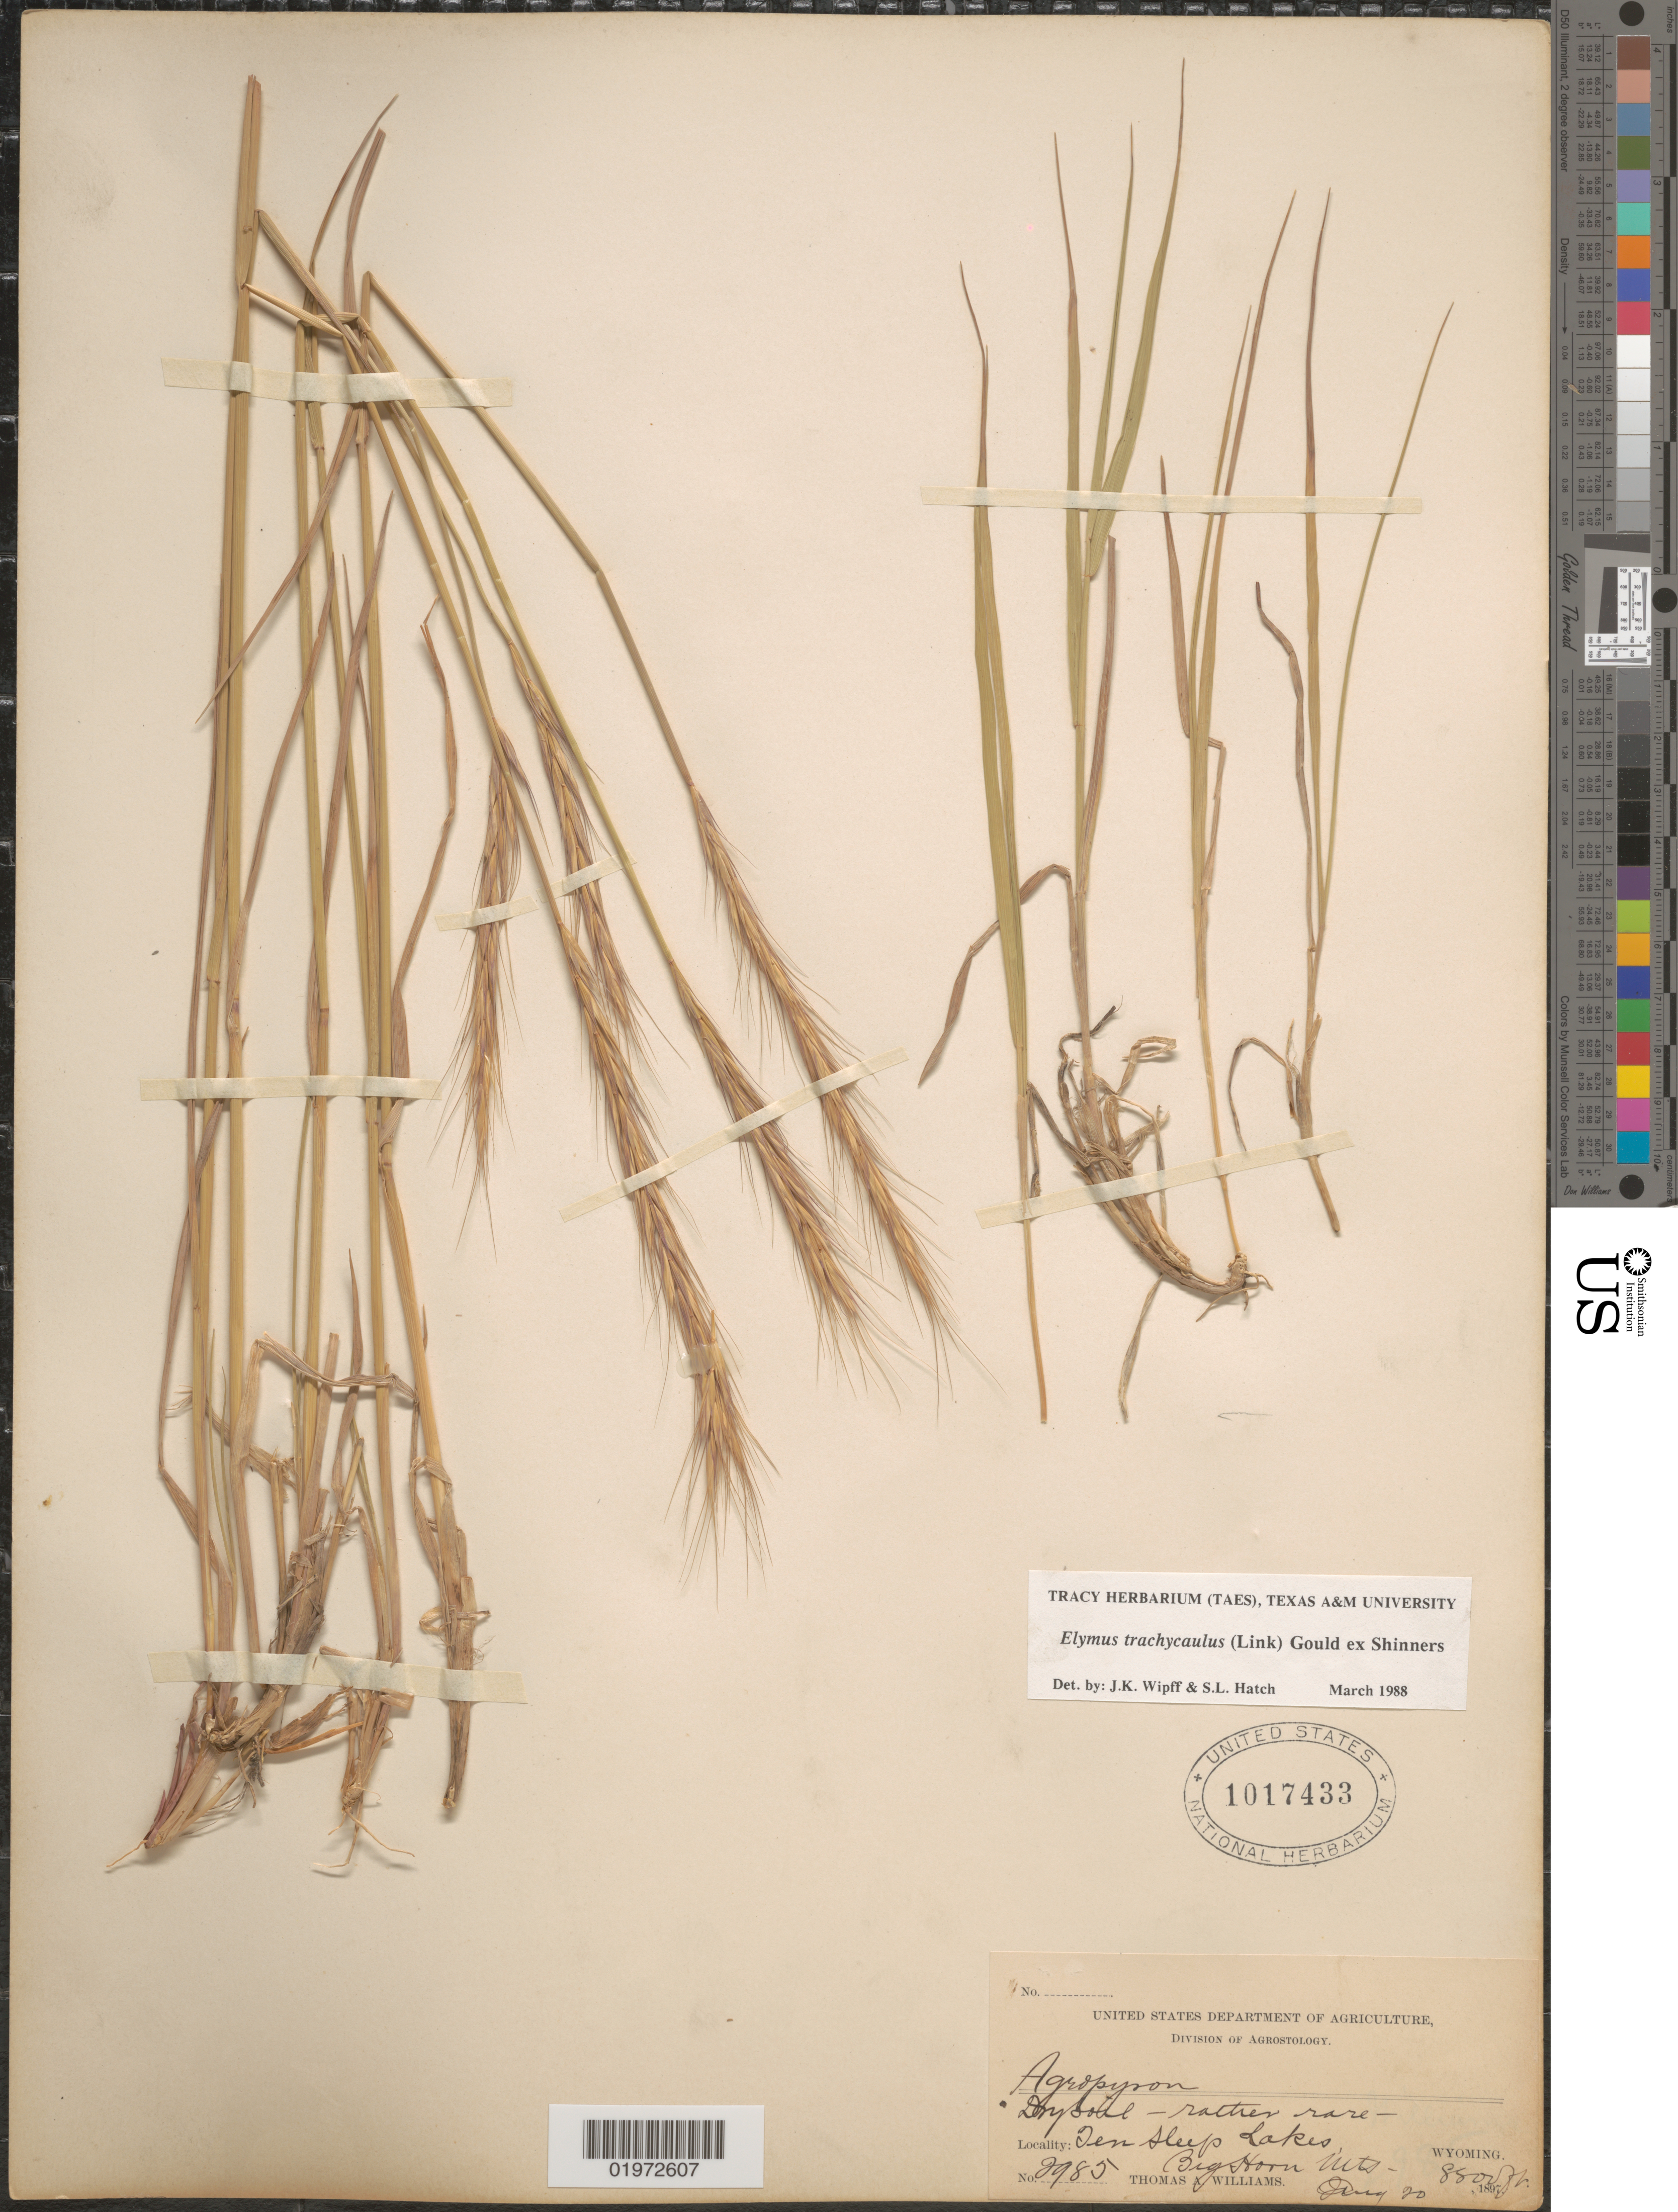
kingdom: Plantae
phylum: Tracheophyta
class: Liliopsida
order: Poales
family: Poaceae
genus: Elymus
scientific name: Elymus trachycaulus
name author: (Link) Gould ex Shinners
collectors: T. A. Williams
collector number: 2985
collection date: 1897-08-20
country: United States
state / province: Wyoming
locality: Ten Sheep Lakes. Big Horn Mts.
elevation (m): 2682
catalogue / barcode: US 1017433